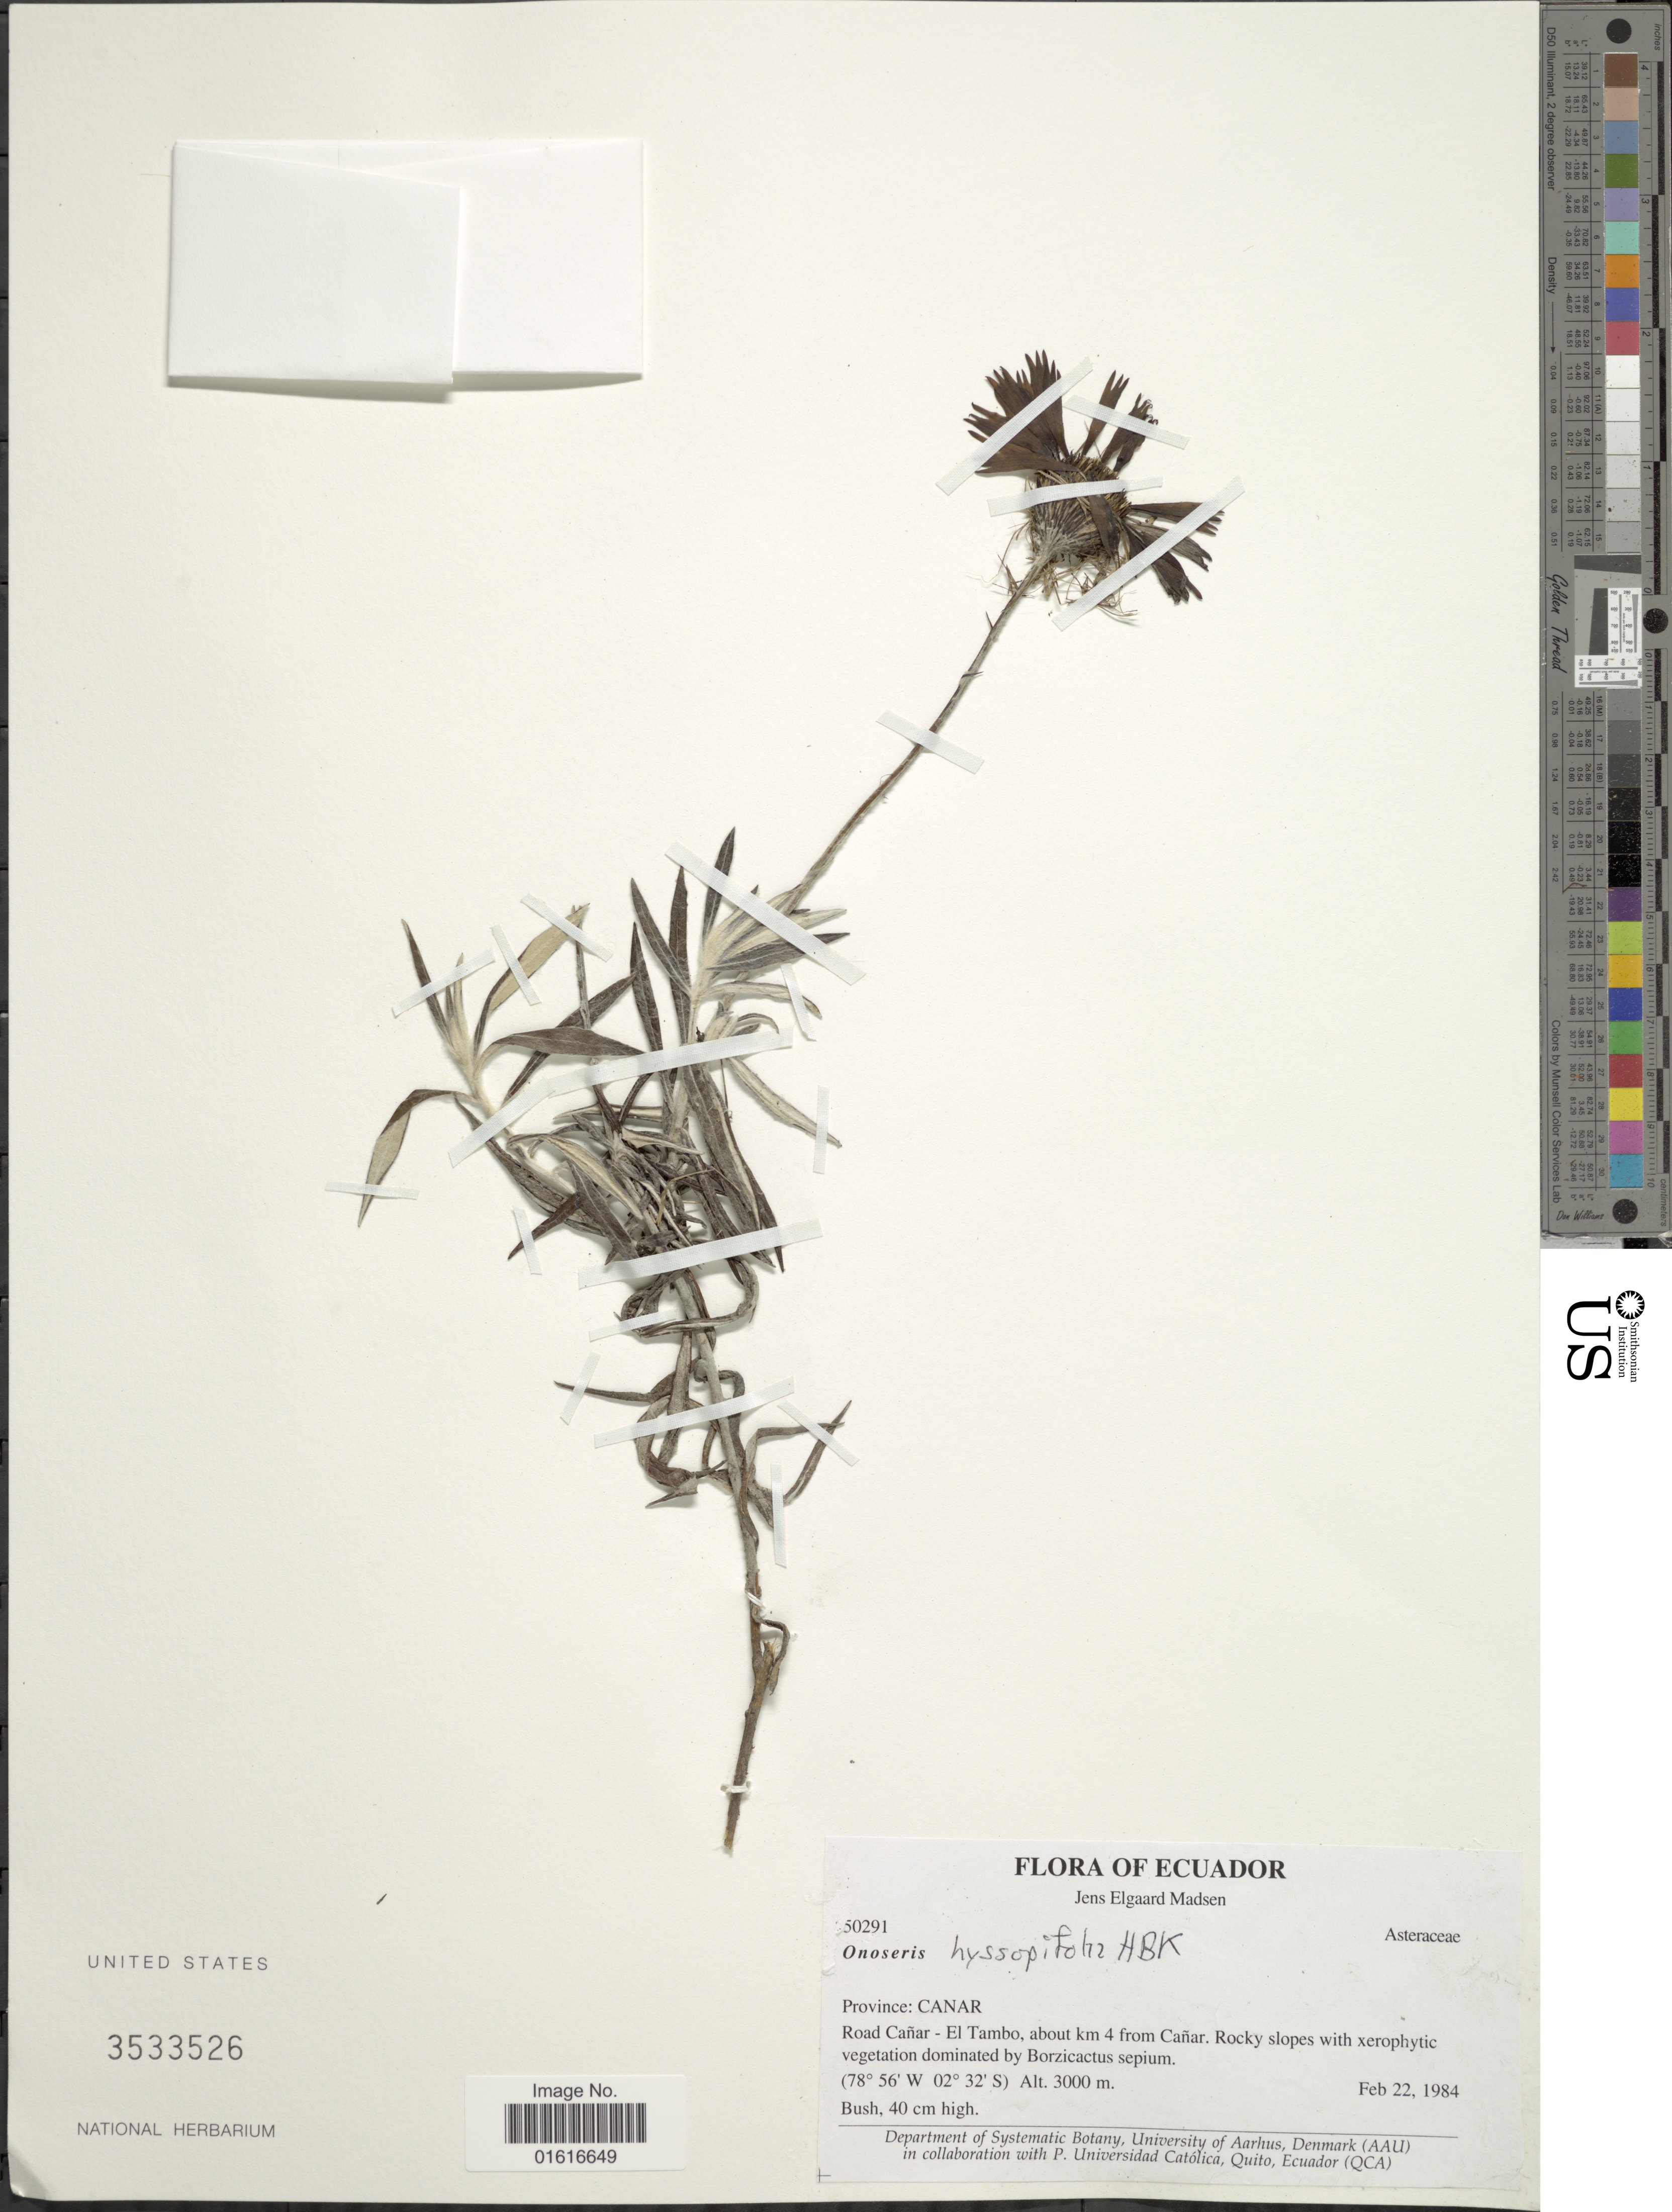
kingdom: Plantae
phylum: Tracheophyta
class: Magnoliopsida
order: Asterales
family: Asteraceae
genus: Onoseris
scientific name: Onoseris hyssopifolia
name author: Kunth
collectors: J. E. Madsen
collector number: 50291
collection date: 1984-02-22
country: Ecuador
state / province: Cañar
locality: Road Canar - El Tambo, about 4 km from Canar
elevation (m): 3000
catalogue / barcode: US 3533526